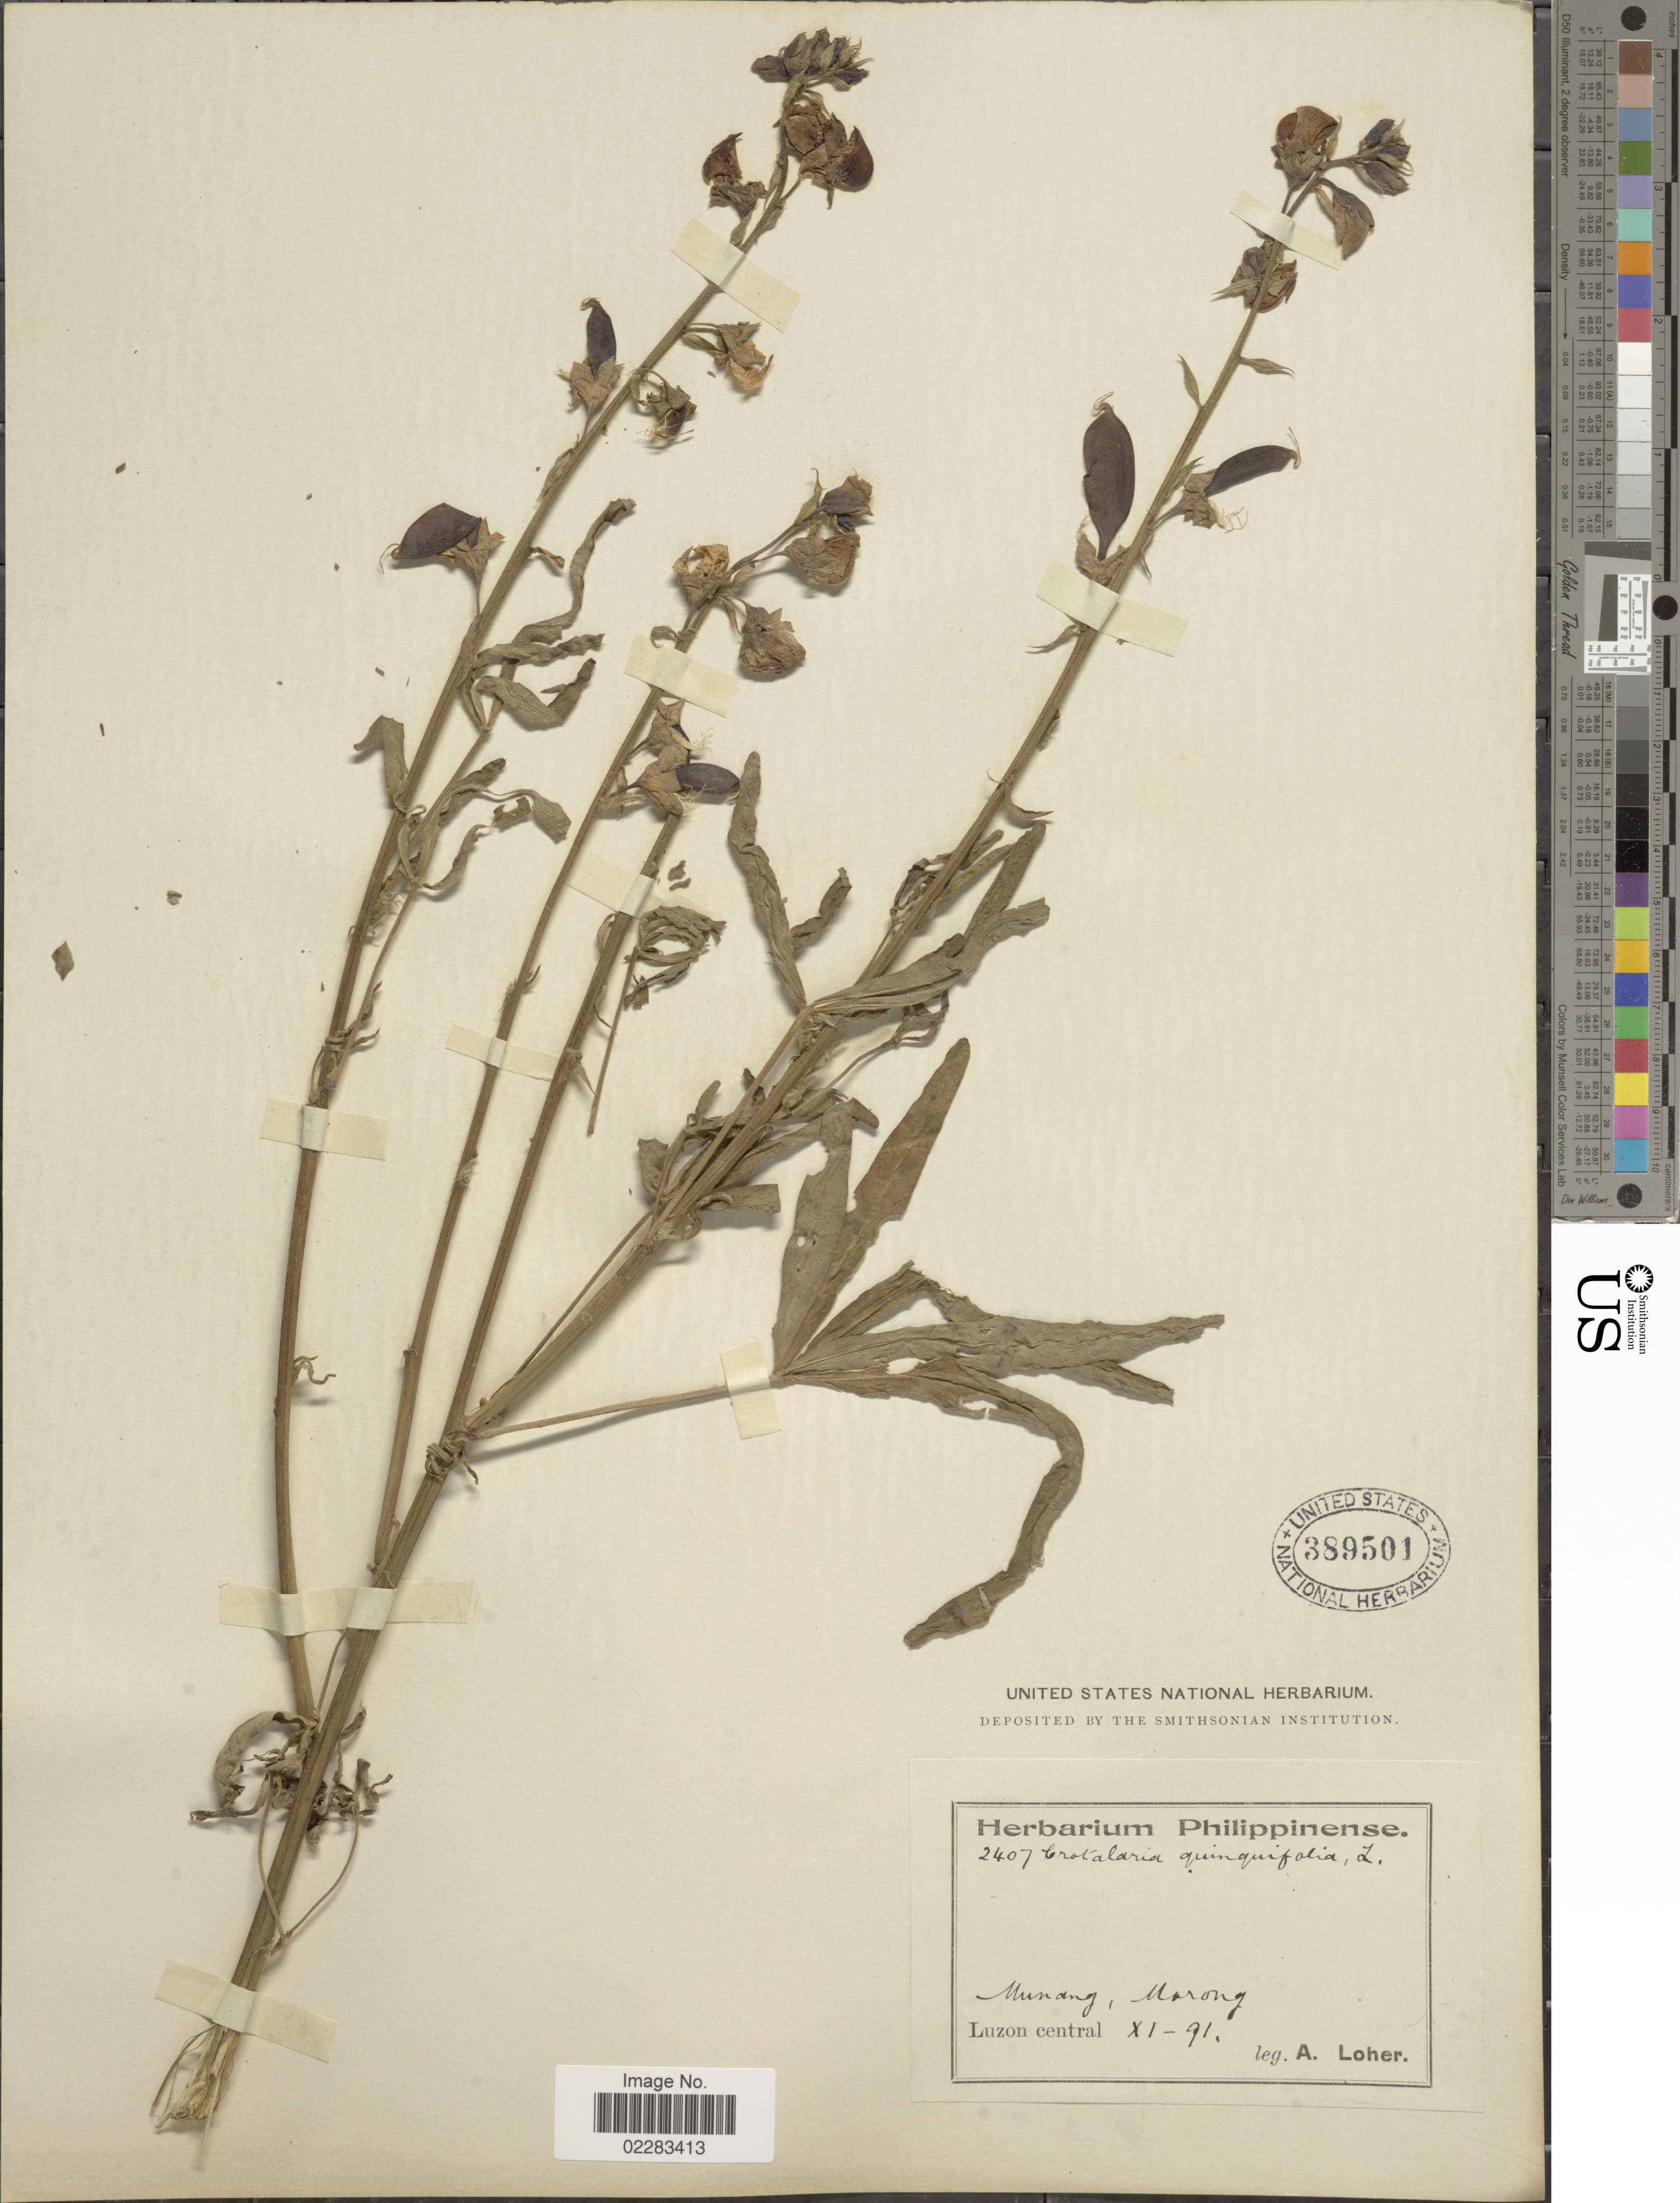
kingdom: Plantae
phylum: Tracheophyta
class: Magnoliopsida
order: Fabales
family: Fabaceae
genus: Crotalaria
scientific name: Crotalaria quinquefolia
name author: L.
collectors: A. Loher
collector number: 2407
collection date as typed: Transcribed d/m/y: /11/91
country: Philippines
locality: Nunang, Narong, Luzon central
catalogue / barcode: US 389501